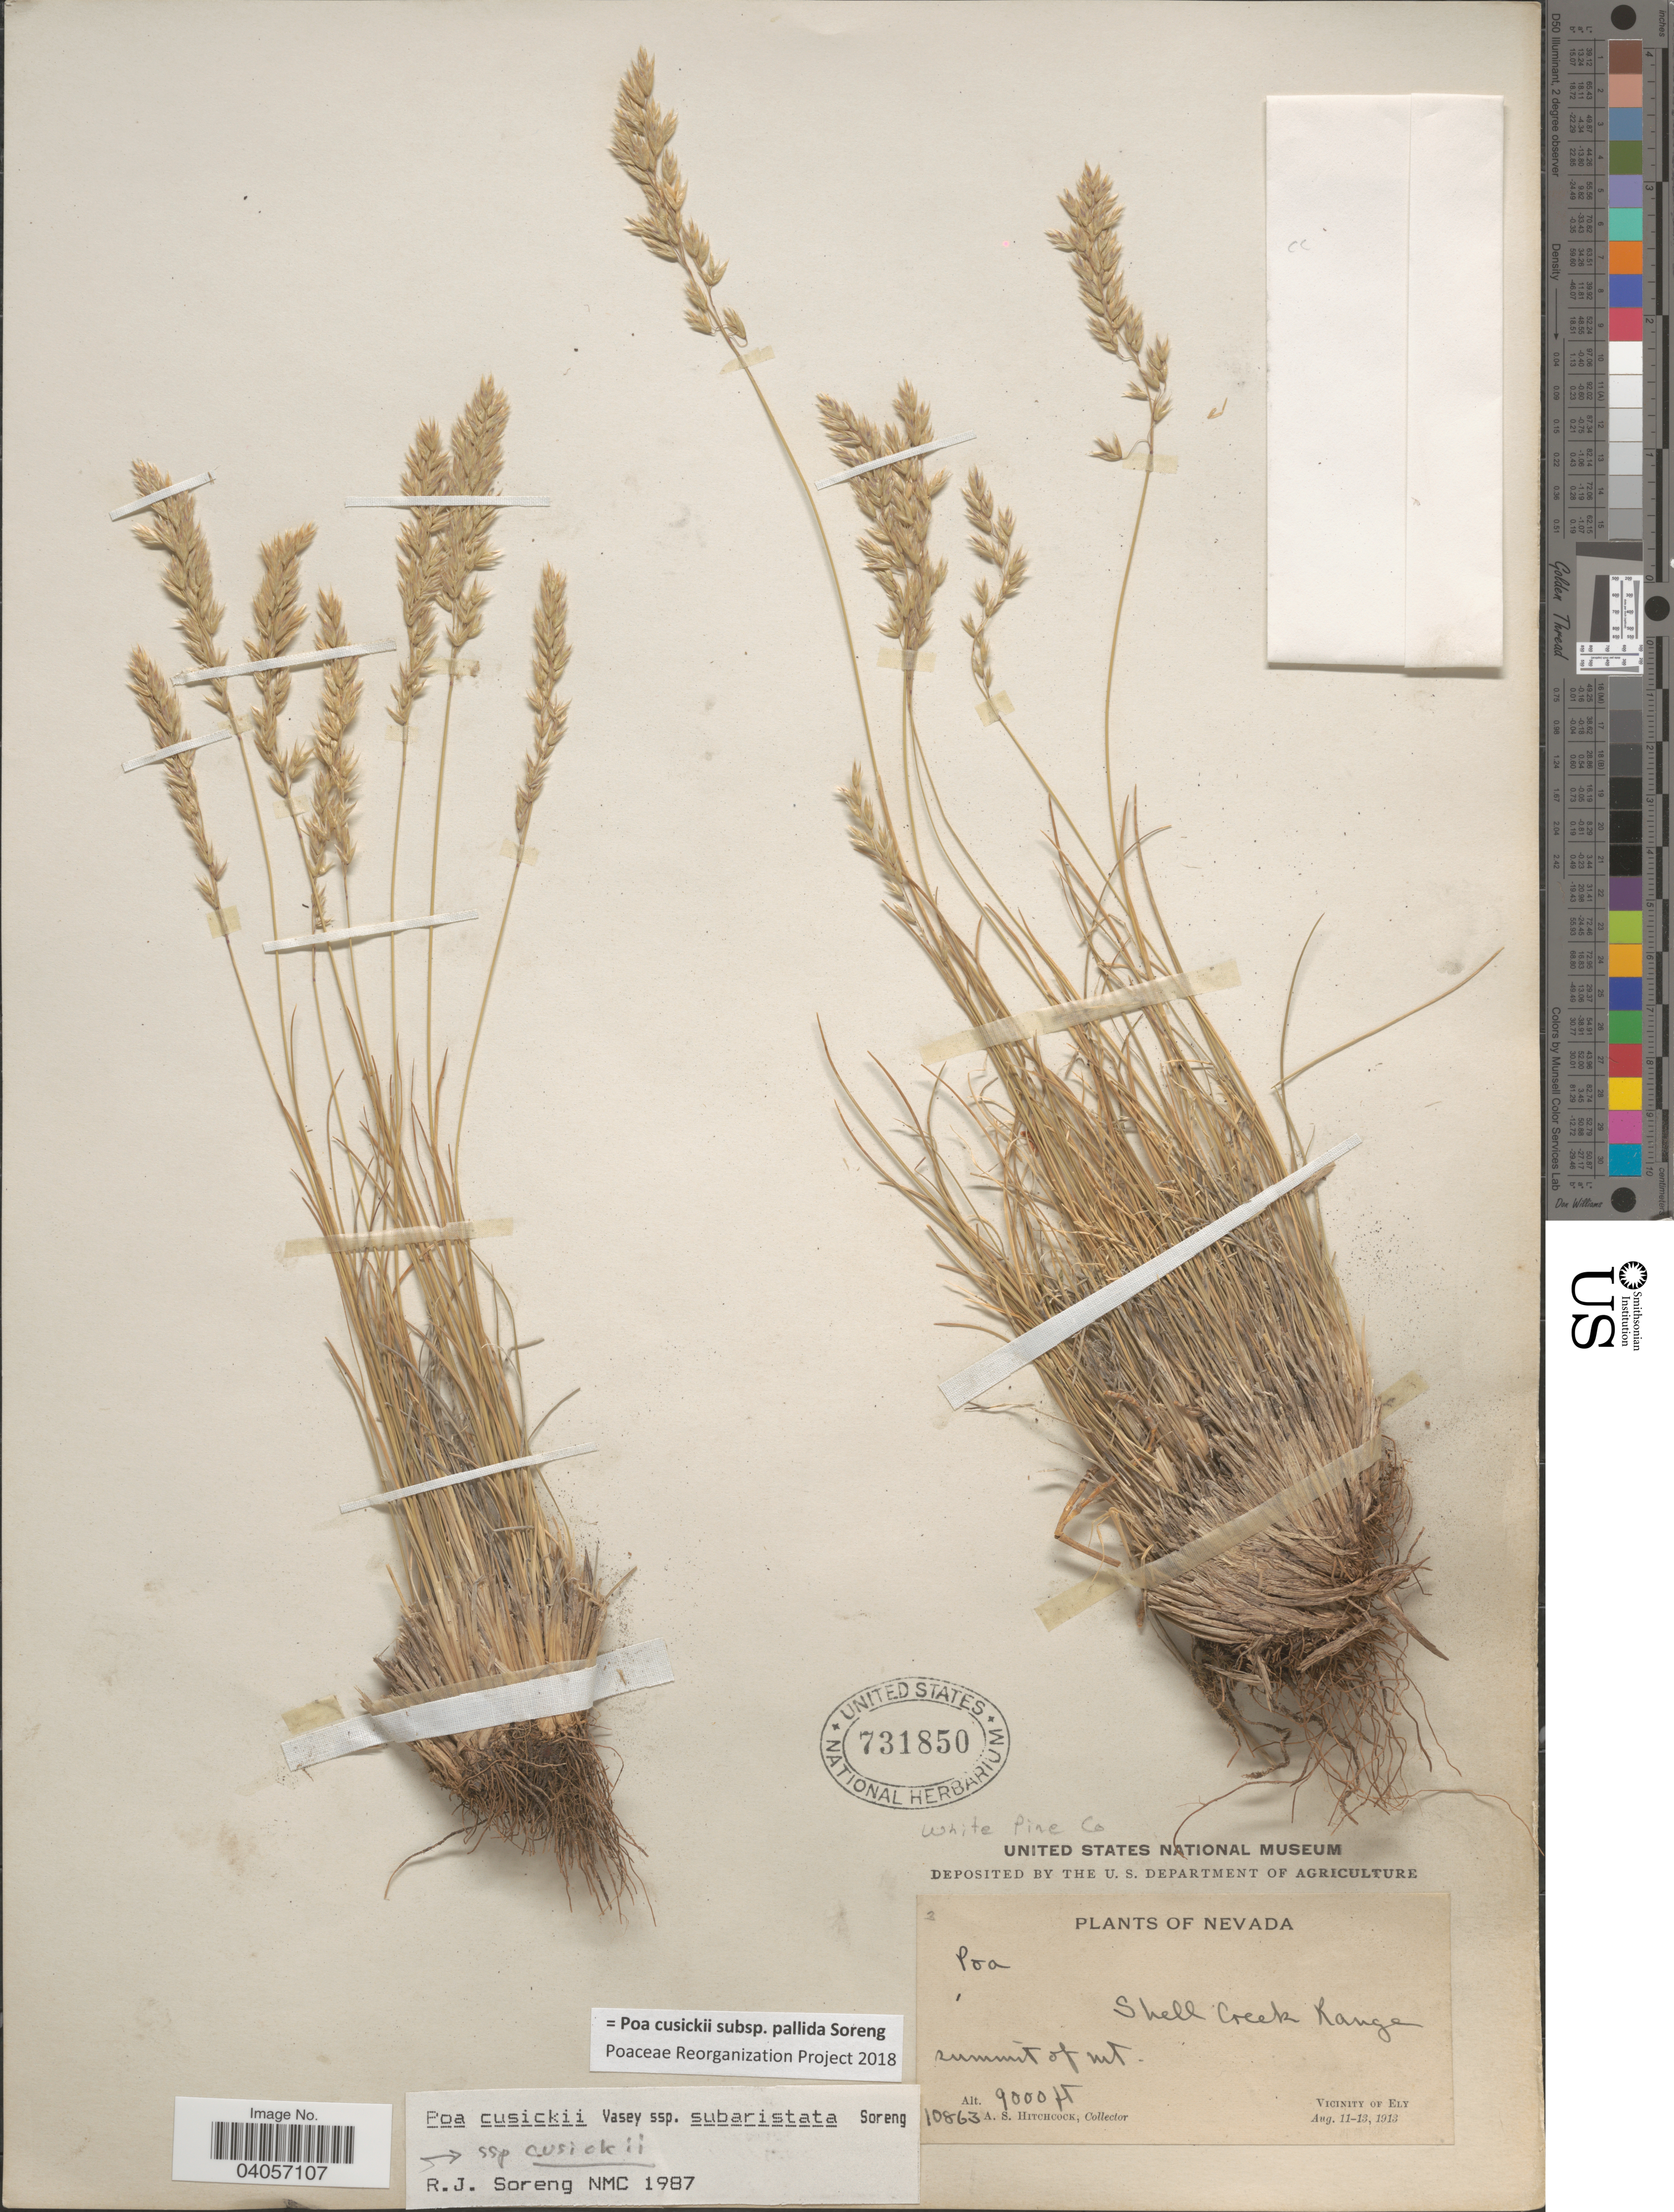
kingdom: Plantae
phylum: Tracheophyta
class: Liliopsida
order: Poales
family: Poaceae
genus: Poa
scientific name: Poa cusickii subsp. pallida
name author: Soreng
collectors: A. S. Hitchcock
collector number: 10863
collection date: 1913-08-11/1913-08-13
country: United States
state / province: Nevada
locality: Shell Creek Range. Summit of mt. Vicinity of Ely. White Pine Co.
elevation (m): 2743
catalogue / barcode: US 731850